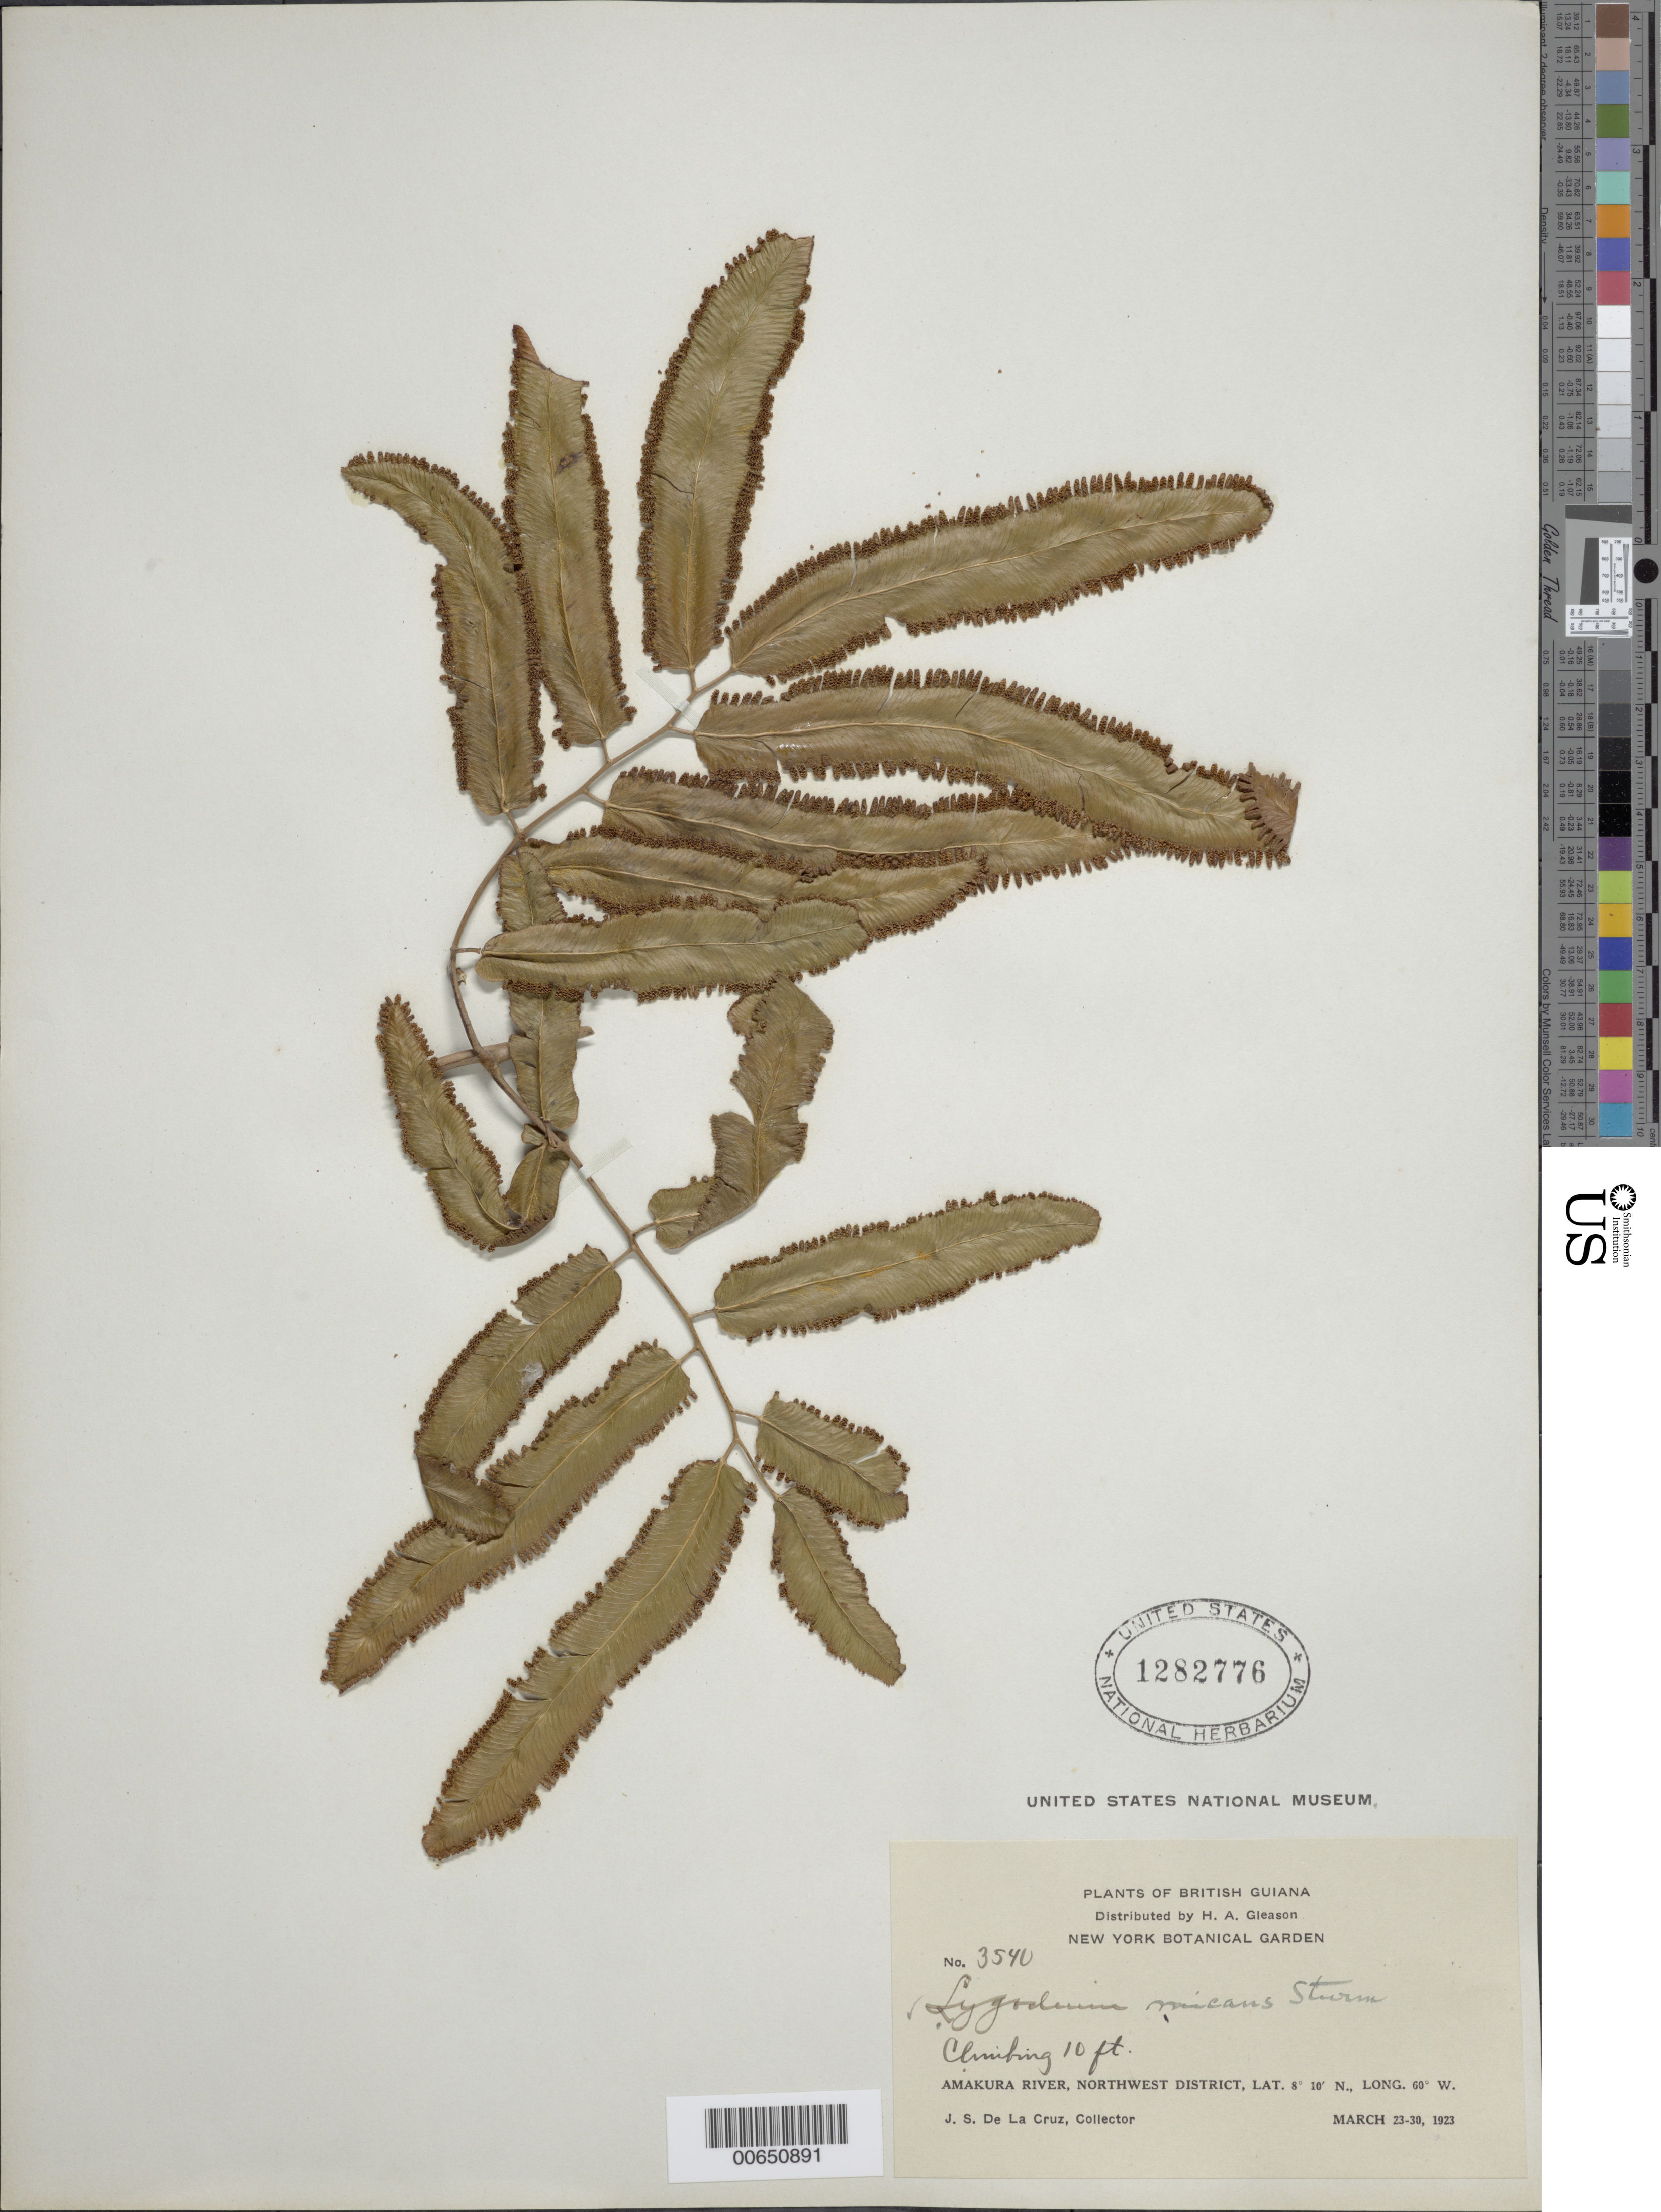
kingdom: Plantae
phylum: Tracheophyta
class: Polypodiopsida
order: Schizaeales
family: Lygodiaceae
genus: Lygodium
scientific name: Lygodium volubile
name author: Sw.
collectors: J. S. de la Cruz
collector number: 3540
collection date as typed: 23-Mar-23 to 30-Mar-23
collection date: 1923-03-23/1923-03-30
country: Guyana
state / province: Barima-Waini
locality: Amakura R., NW District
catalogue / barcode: US 1282776